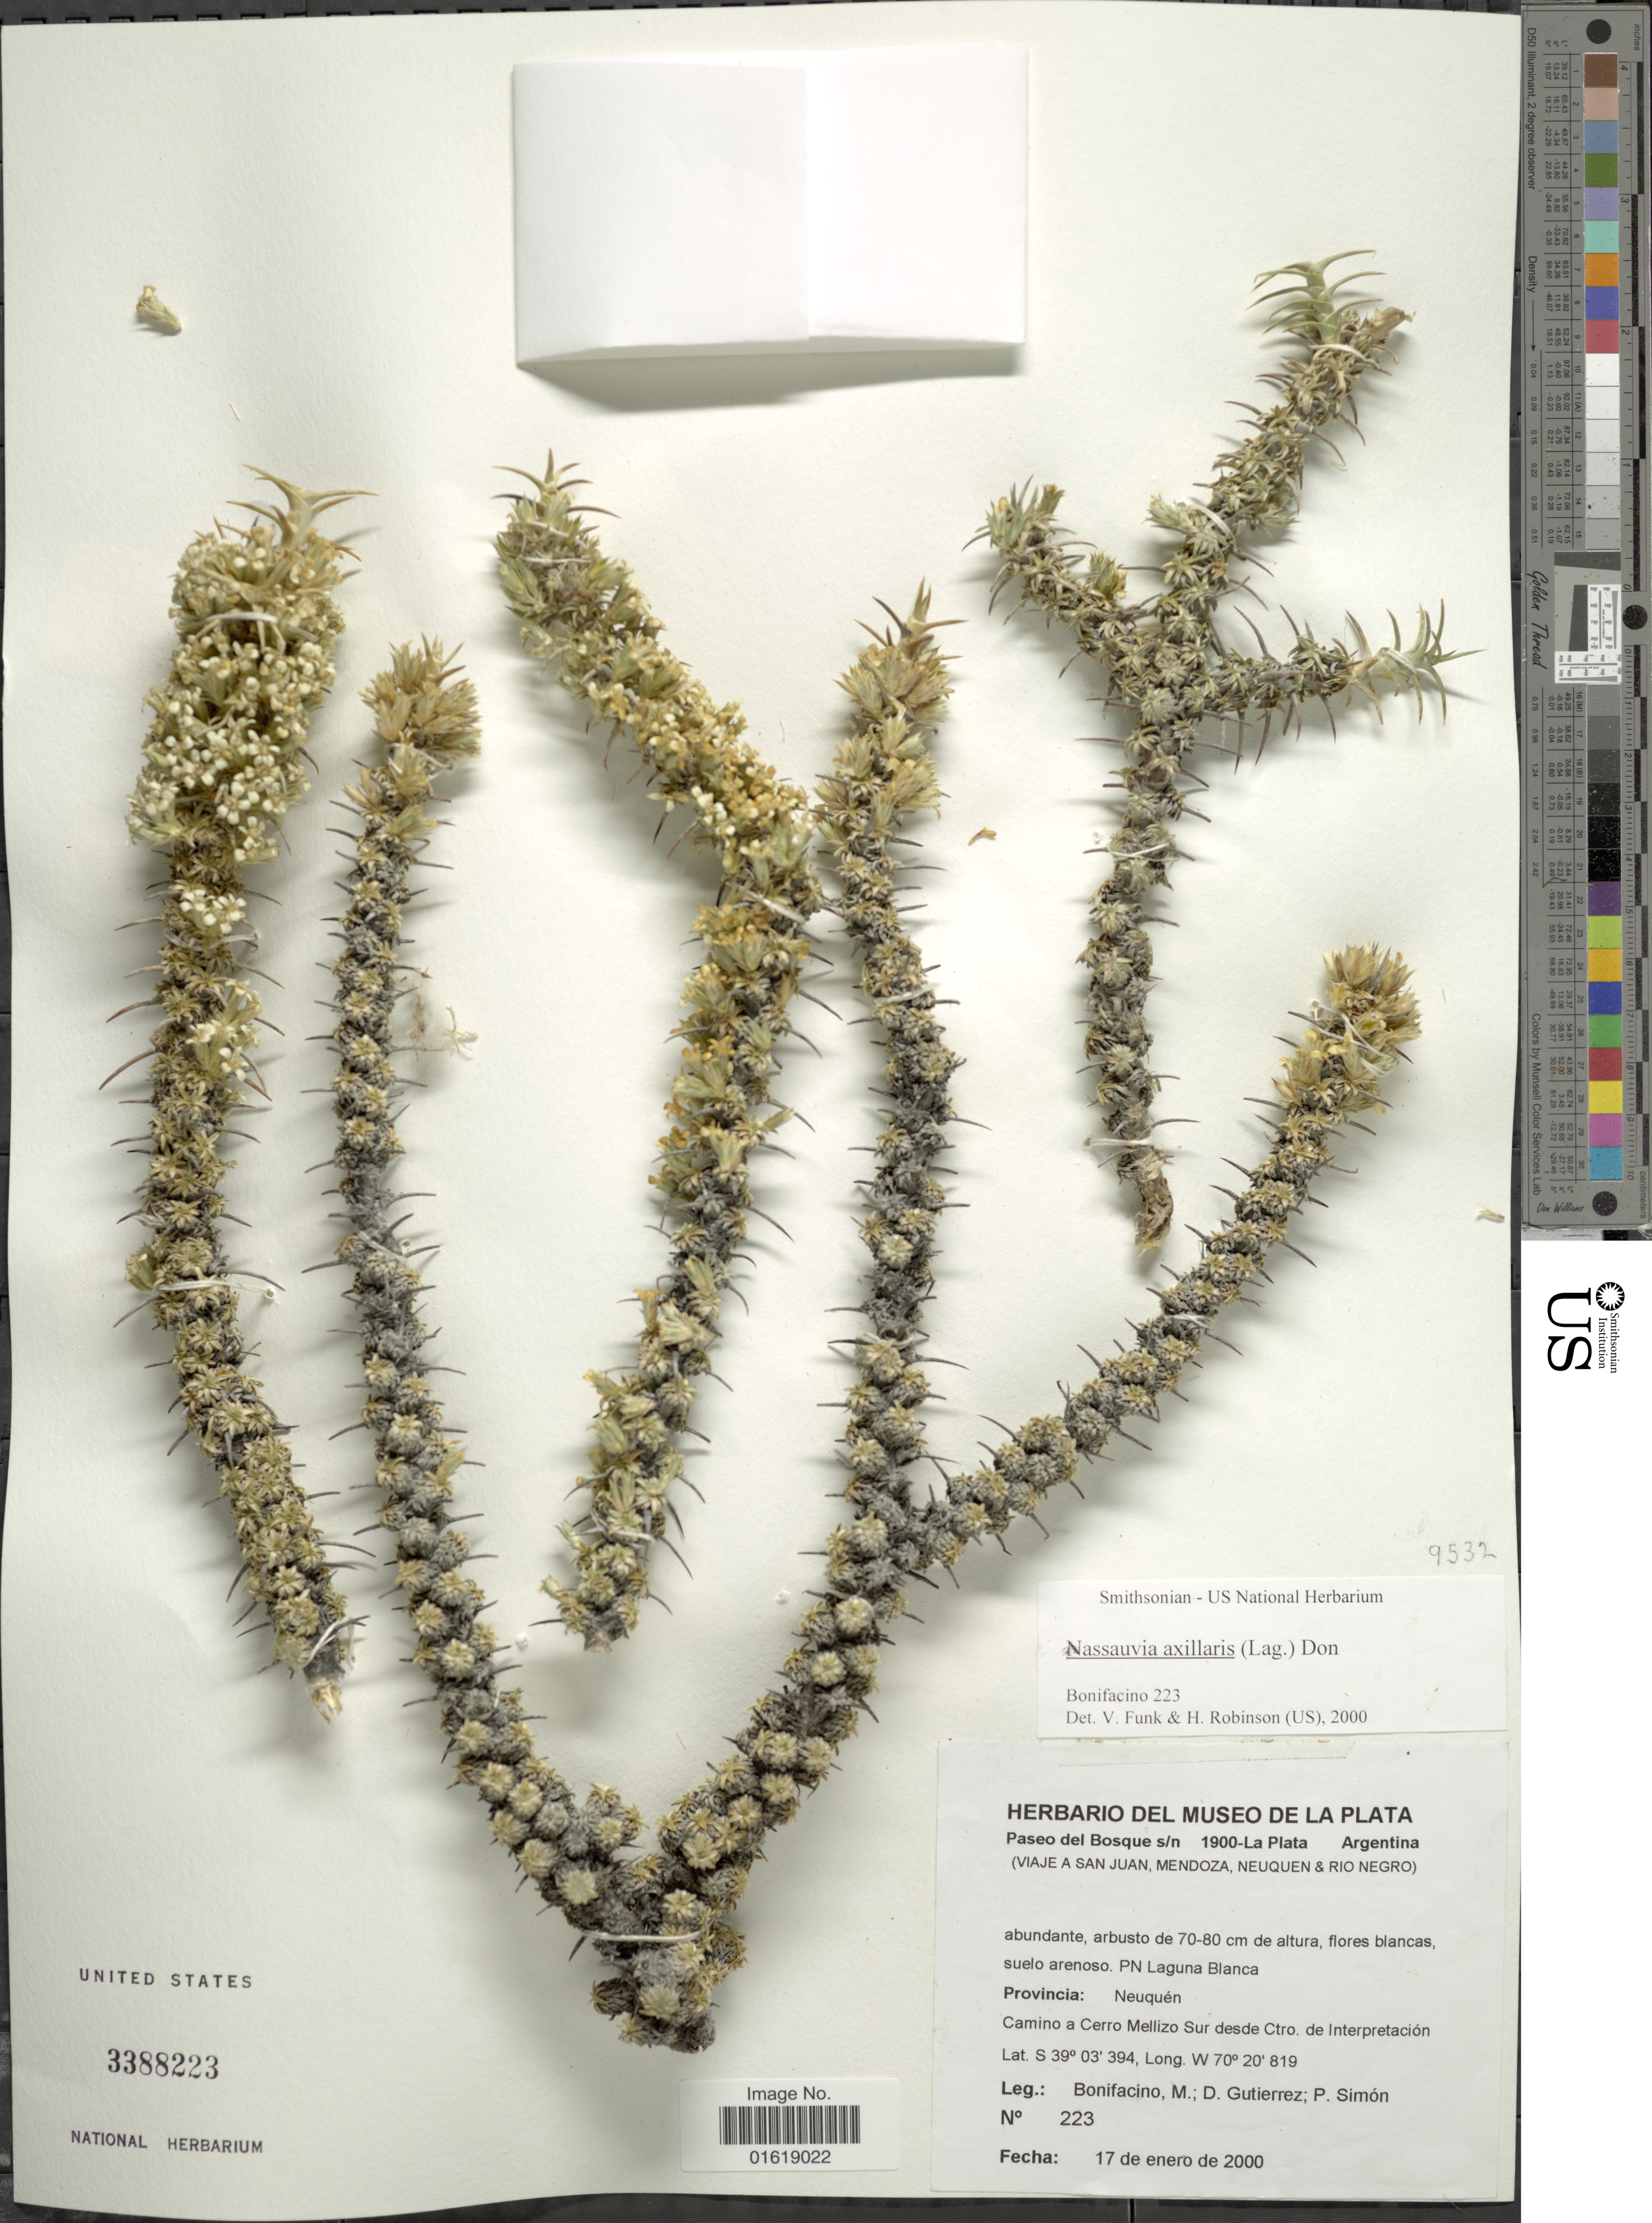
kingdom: Plantae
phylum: Tracheophyta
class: Magnoliopsida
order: Asterales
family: Asteraceae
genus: Nassauvia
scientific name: Nassauvia axillaris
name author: D. Don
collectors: M. Bonifacino, D. G. Gutiérrez & P. Simon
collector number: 0223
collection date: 2000-01-17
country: Argentina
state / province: Neuquen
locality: PN Laguna Blanca. Camino a Cerro Mellizo Sur desde Ctro. de Interpretación.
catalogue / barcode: US 3388223